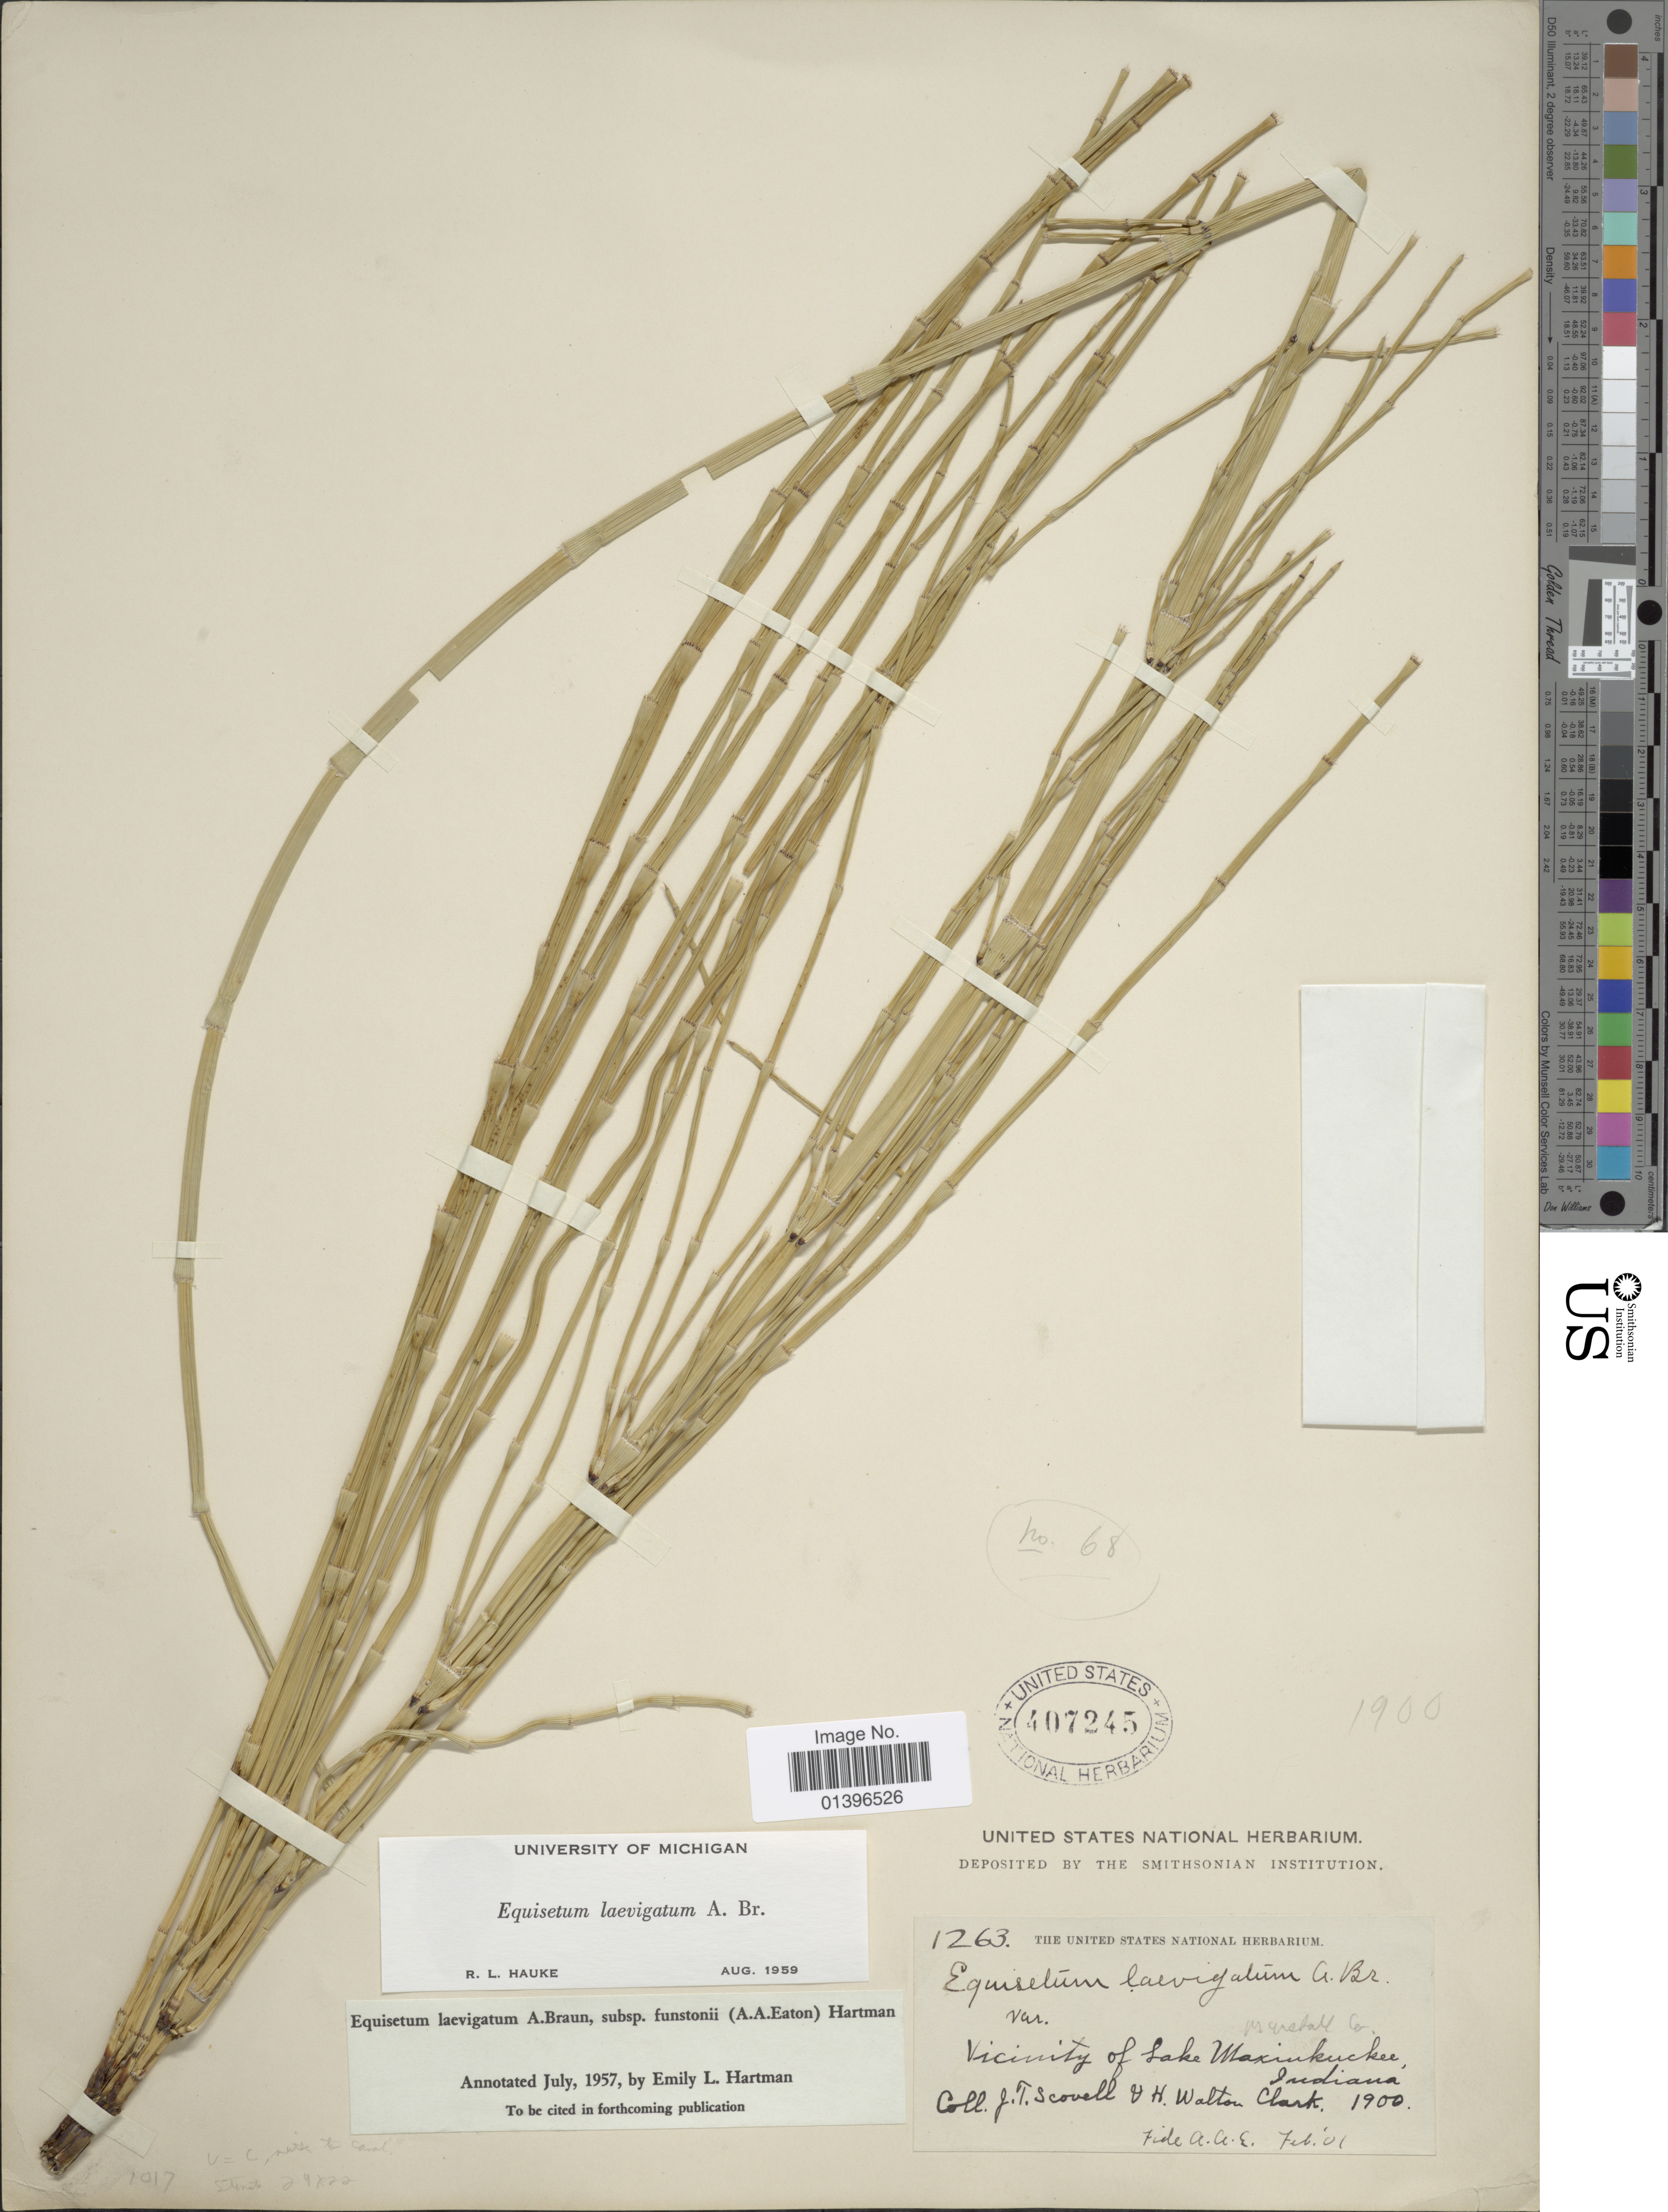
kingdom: Plantae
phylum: Tracheophyta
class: Polypodiopsida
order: Equisetales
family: Equisetaceae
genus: Equisetum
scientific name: Equisetum laevigatum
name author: A. Braun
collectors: J. T. Scovell & H. W. Clark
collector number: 1263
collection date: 1900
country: United States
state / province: Indiana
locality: Vicinity of Lake Maxinkuckee, Marshall Co.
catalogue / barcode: US 407245